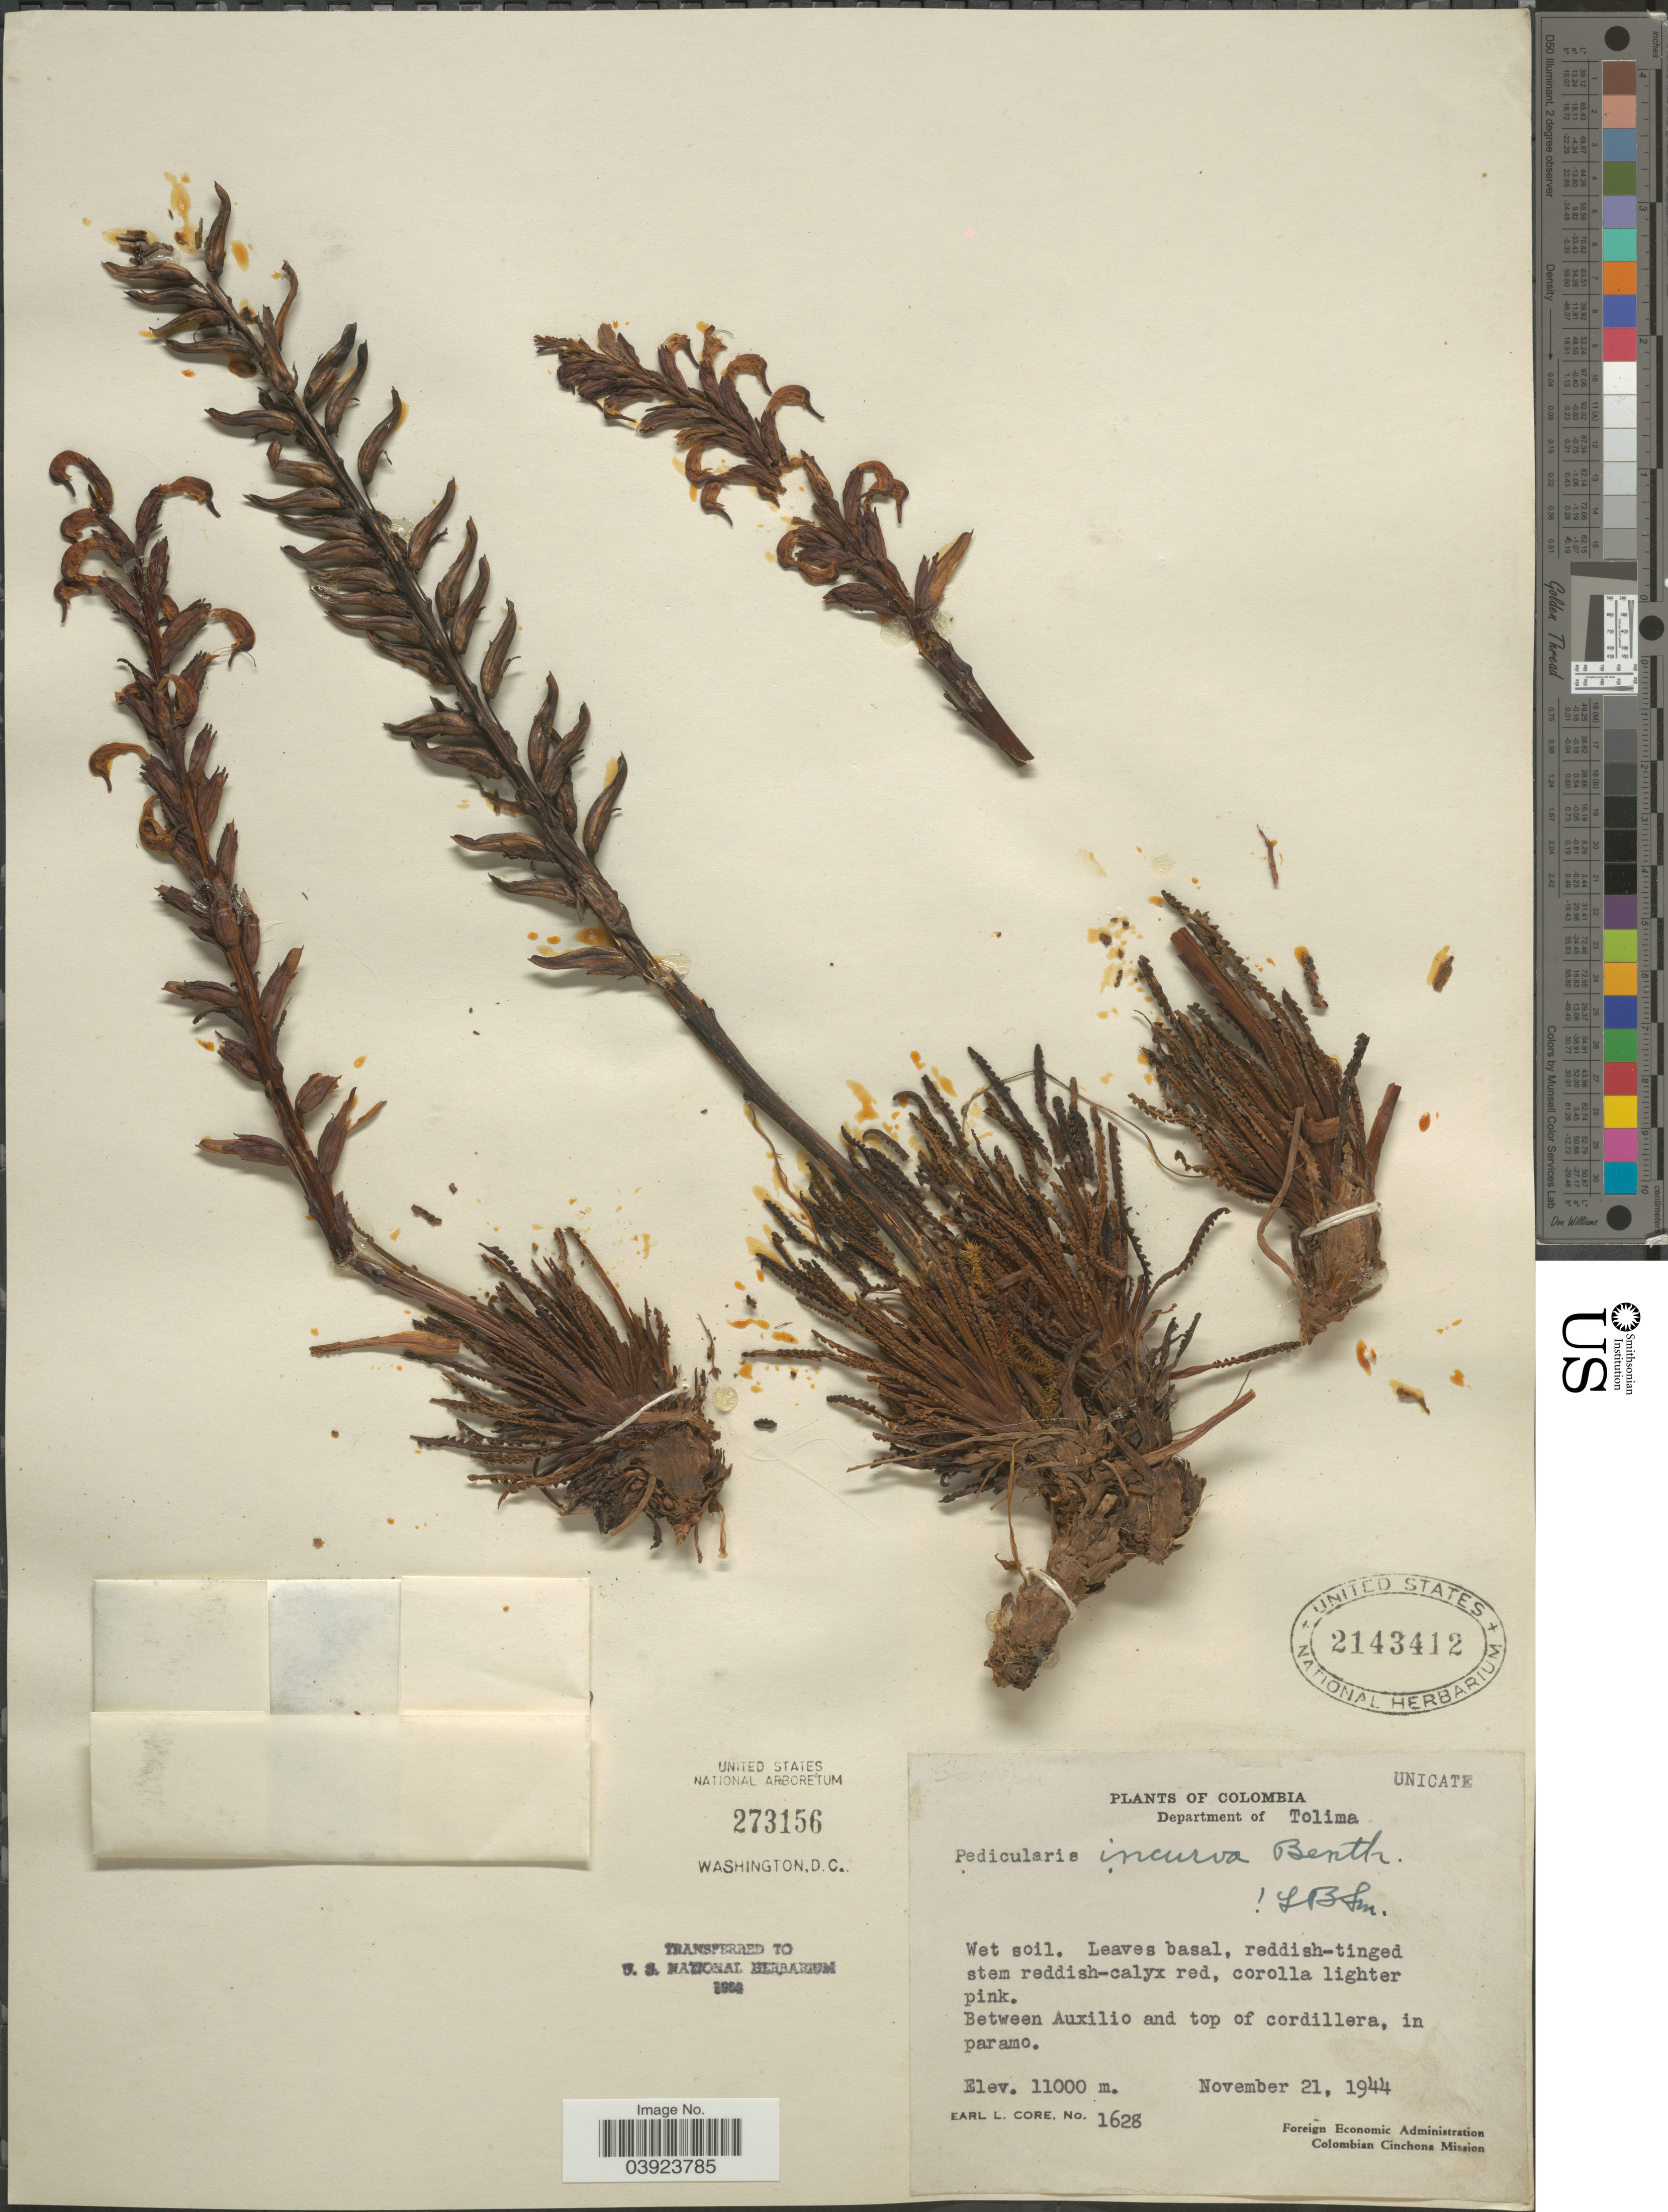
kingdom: Plantae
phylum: Tracheophyta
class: Magnoliopsida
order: Lamiales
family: Orobanchaceae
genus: Pedicularis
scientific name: Pedicularis incurva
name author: Benth.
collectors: E. L. Core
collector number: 1628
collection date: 1944-11-21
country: Colombia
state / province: Tolima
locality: Department of Tolima. Between Auxilio and top of cordillera, in paramo.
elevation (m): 11000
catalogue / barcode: US 2143412